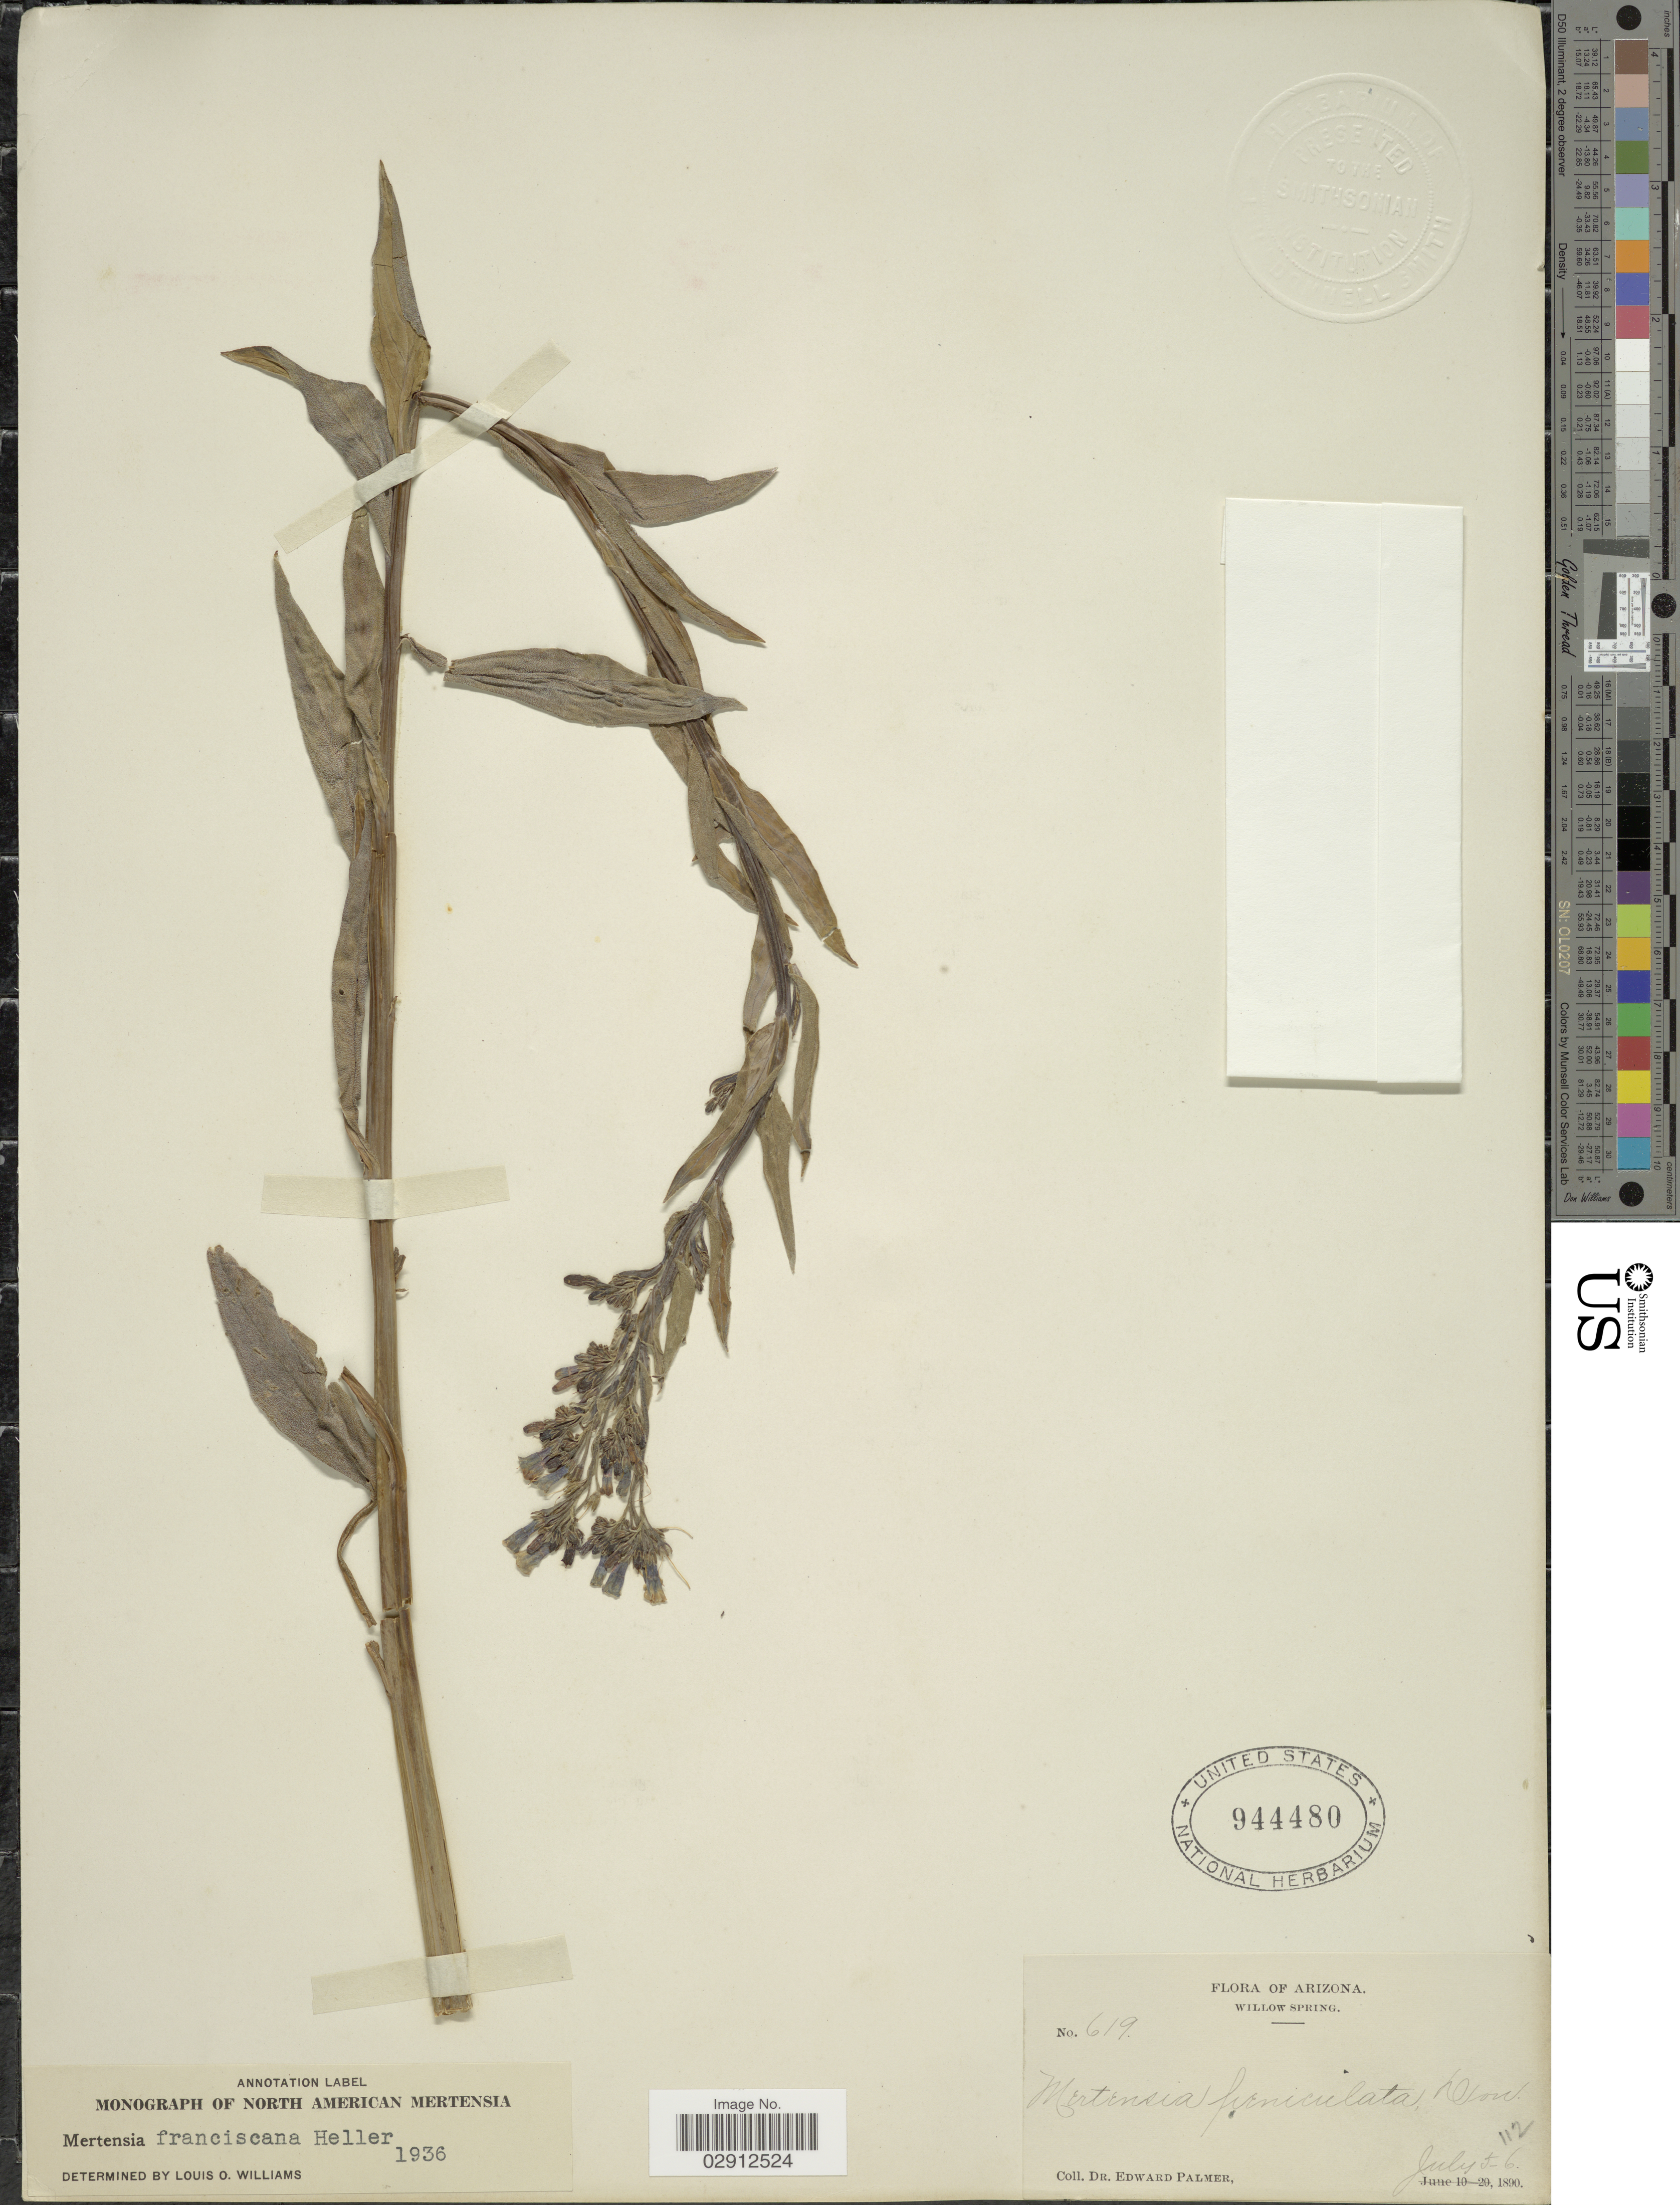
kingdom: Plantae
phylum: Tracheophyta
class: Magnoliopsida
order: Boraginales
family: Boraginaceae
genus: Mertensia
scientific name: Mertensia franciscana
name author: A. Heller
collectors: E. Palmer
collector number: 619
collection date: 1890-07-05/1890-07-06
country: United States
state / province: Arizona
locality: Willow Spring.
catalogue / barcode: US 944480